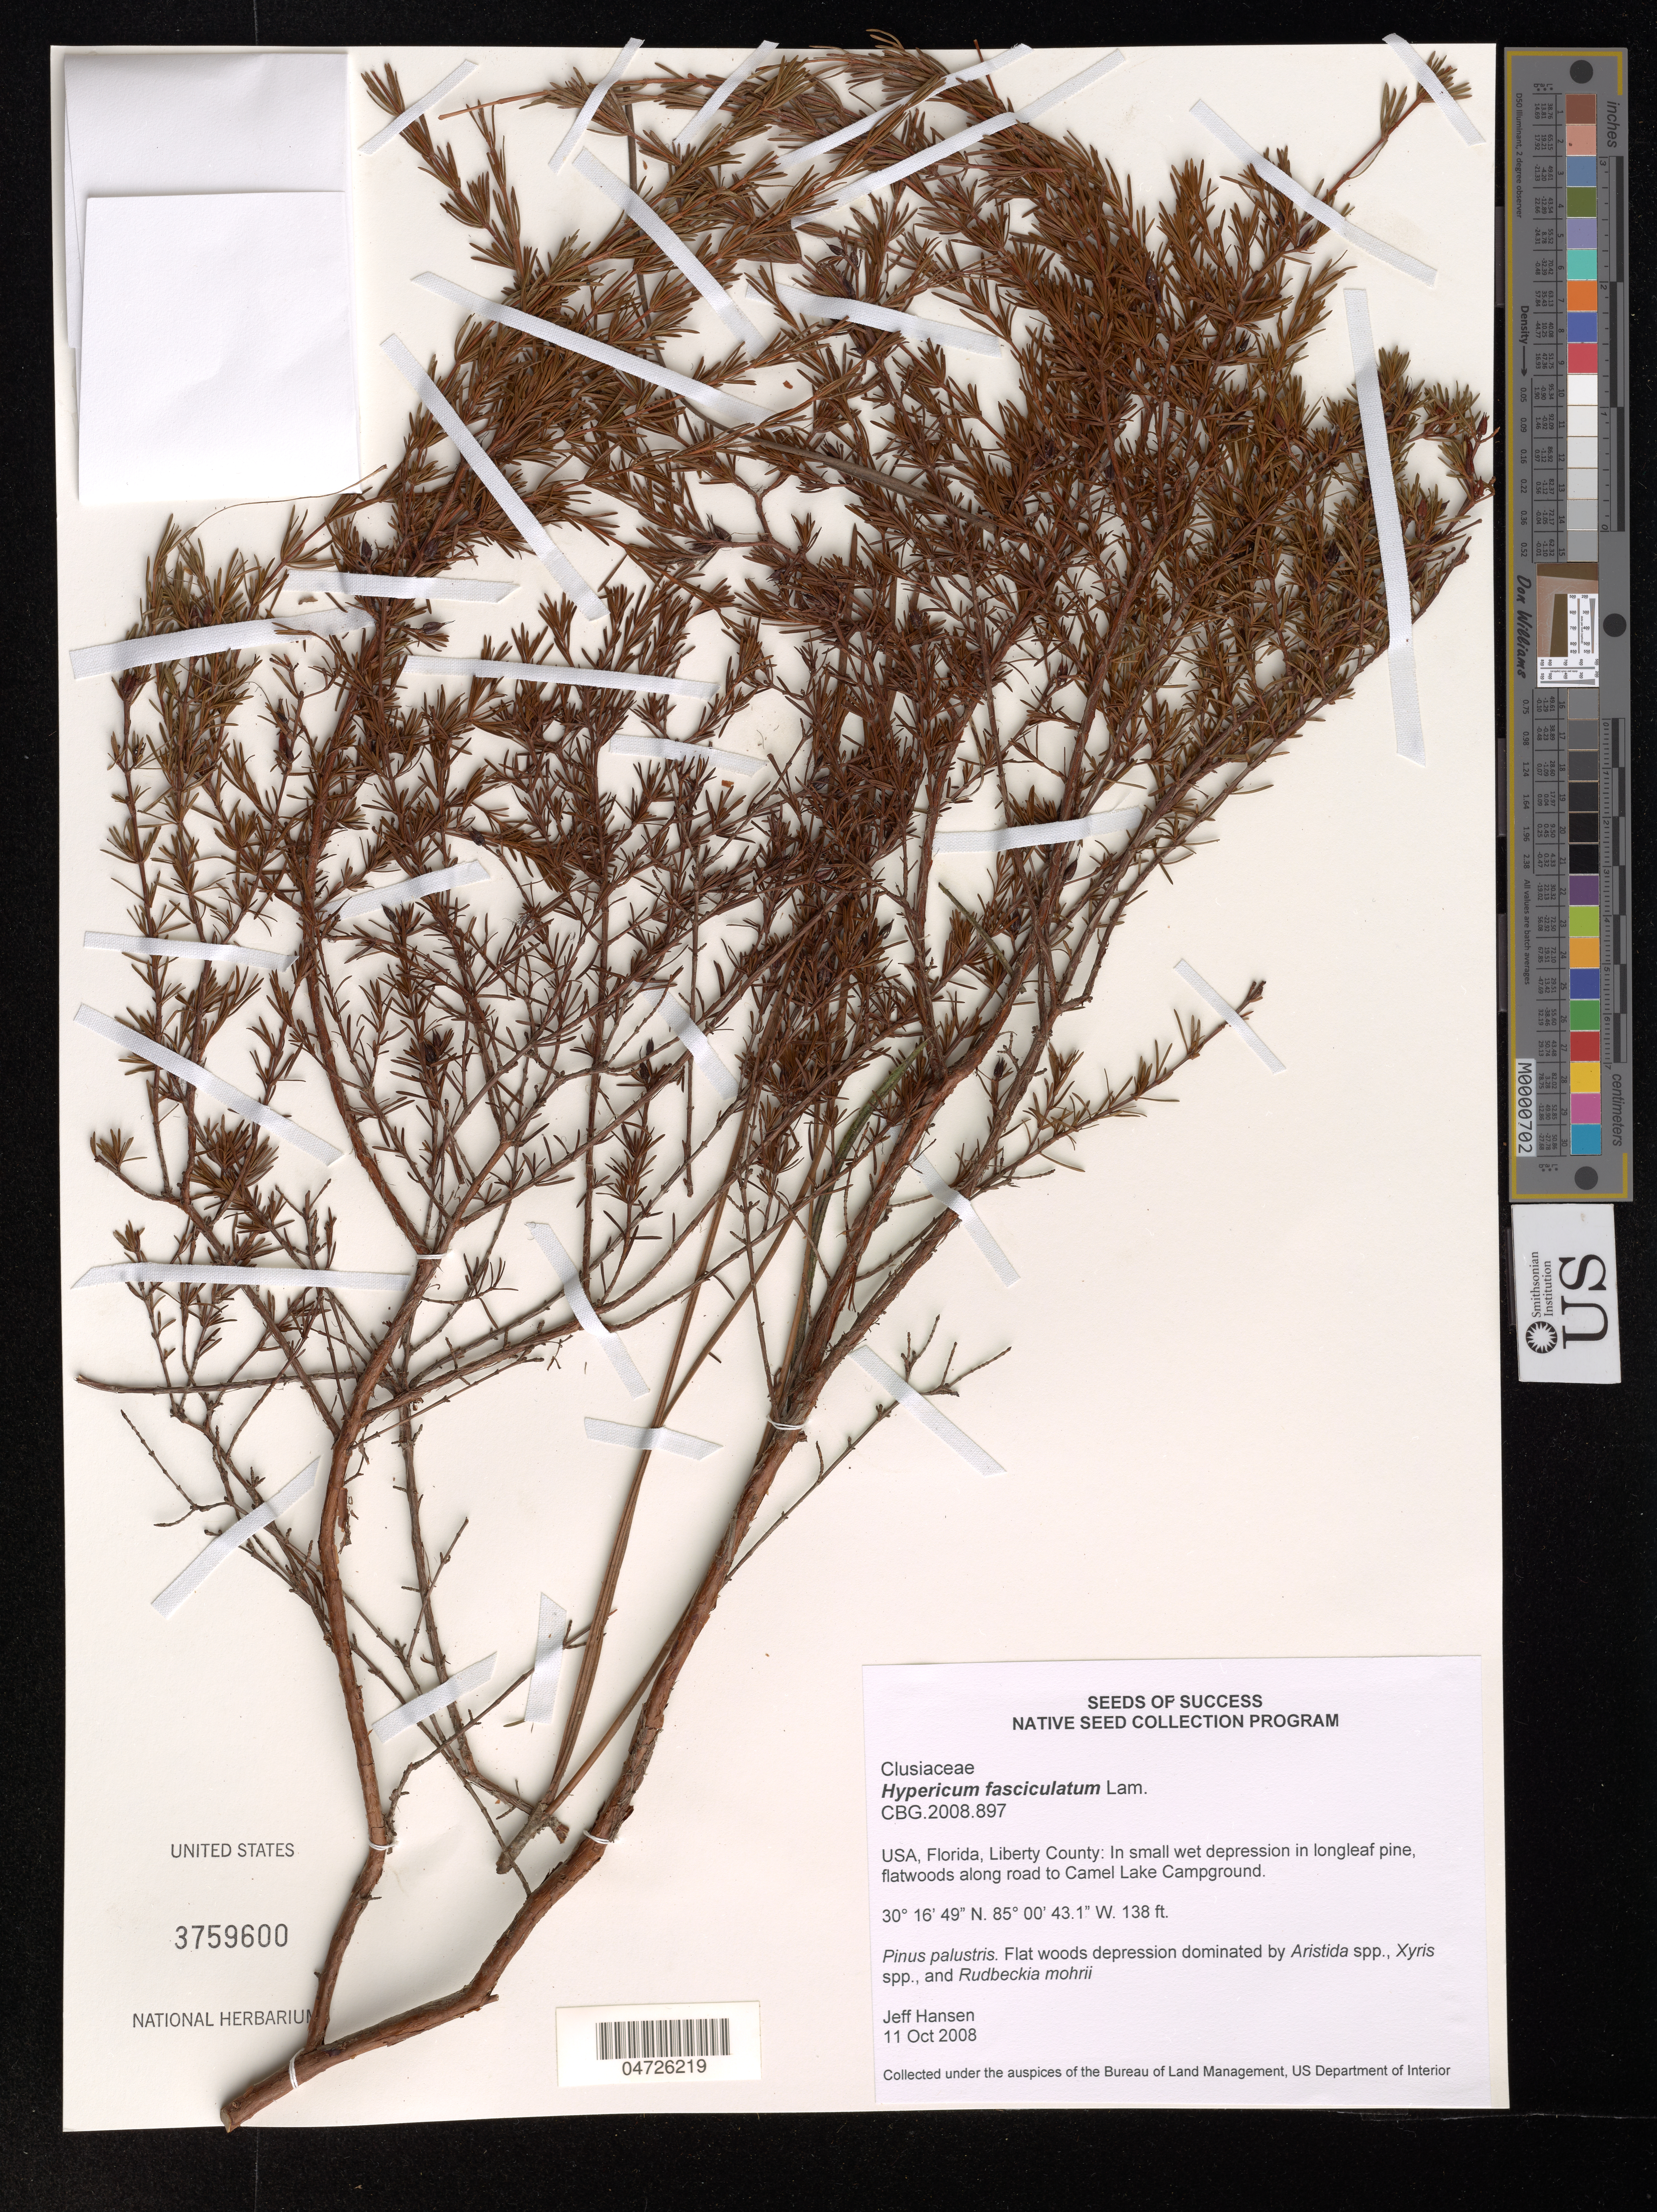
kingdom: Plantae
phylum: Tracheophyta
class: Magnoliopsida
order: Malpighiales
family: Hypericaceae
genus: Hypericum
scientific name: Hypericum fasciculatum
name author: Lam.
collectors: J. Hansen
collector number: CBG.2008.897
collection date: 2008-10-11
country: United States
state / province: Florida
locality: Liberty County: In small wet depression in longleaf pine, flatwoods along road to Camel Lake Campground.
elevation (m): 42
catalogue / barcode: US 3759600